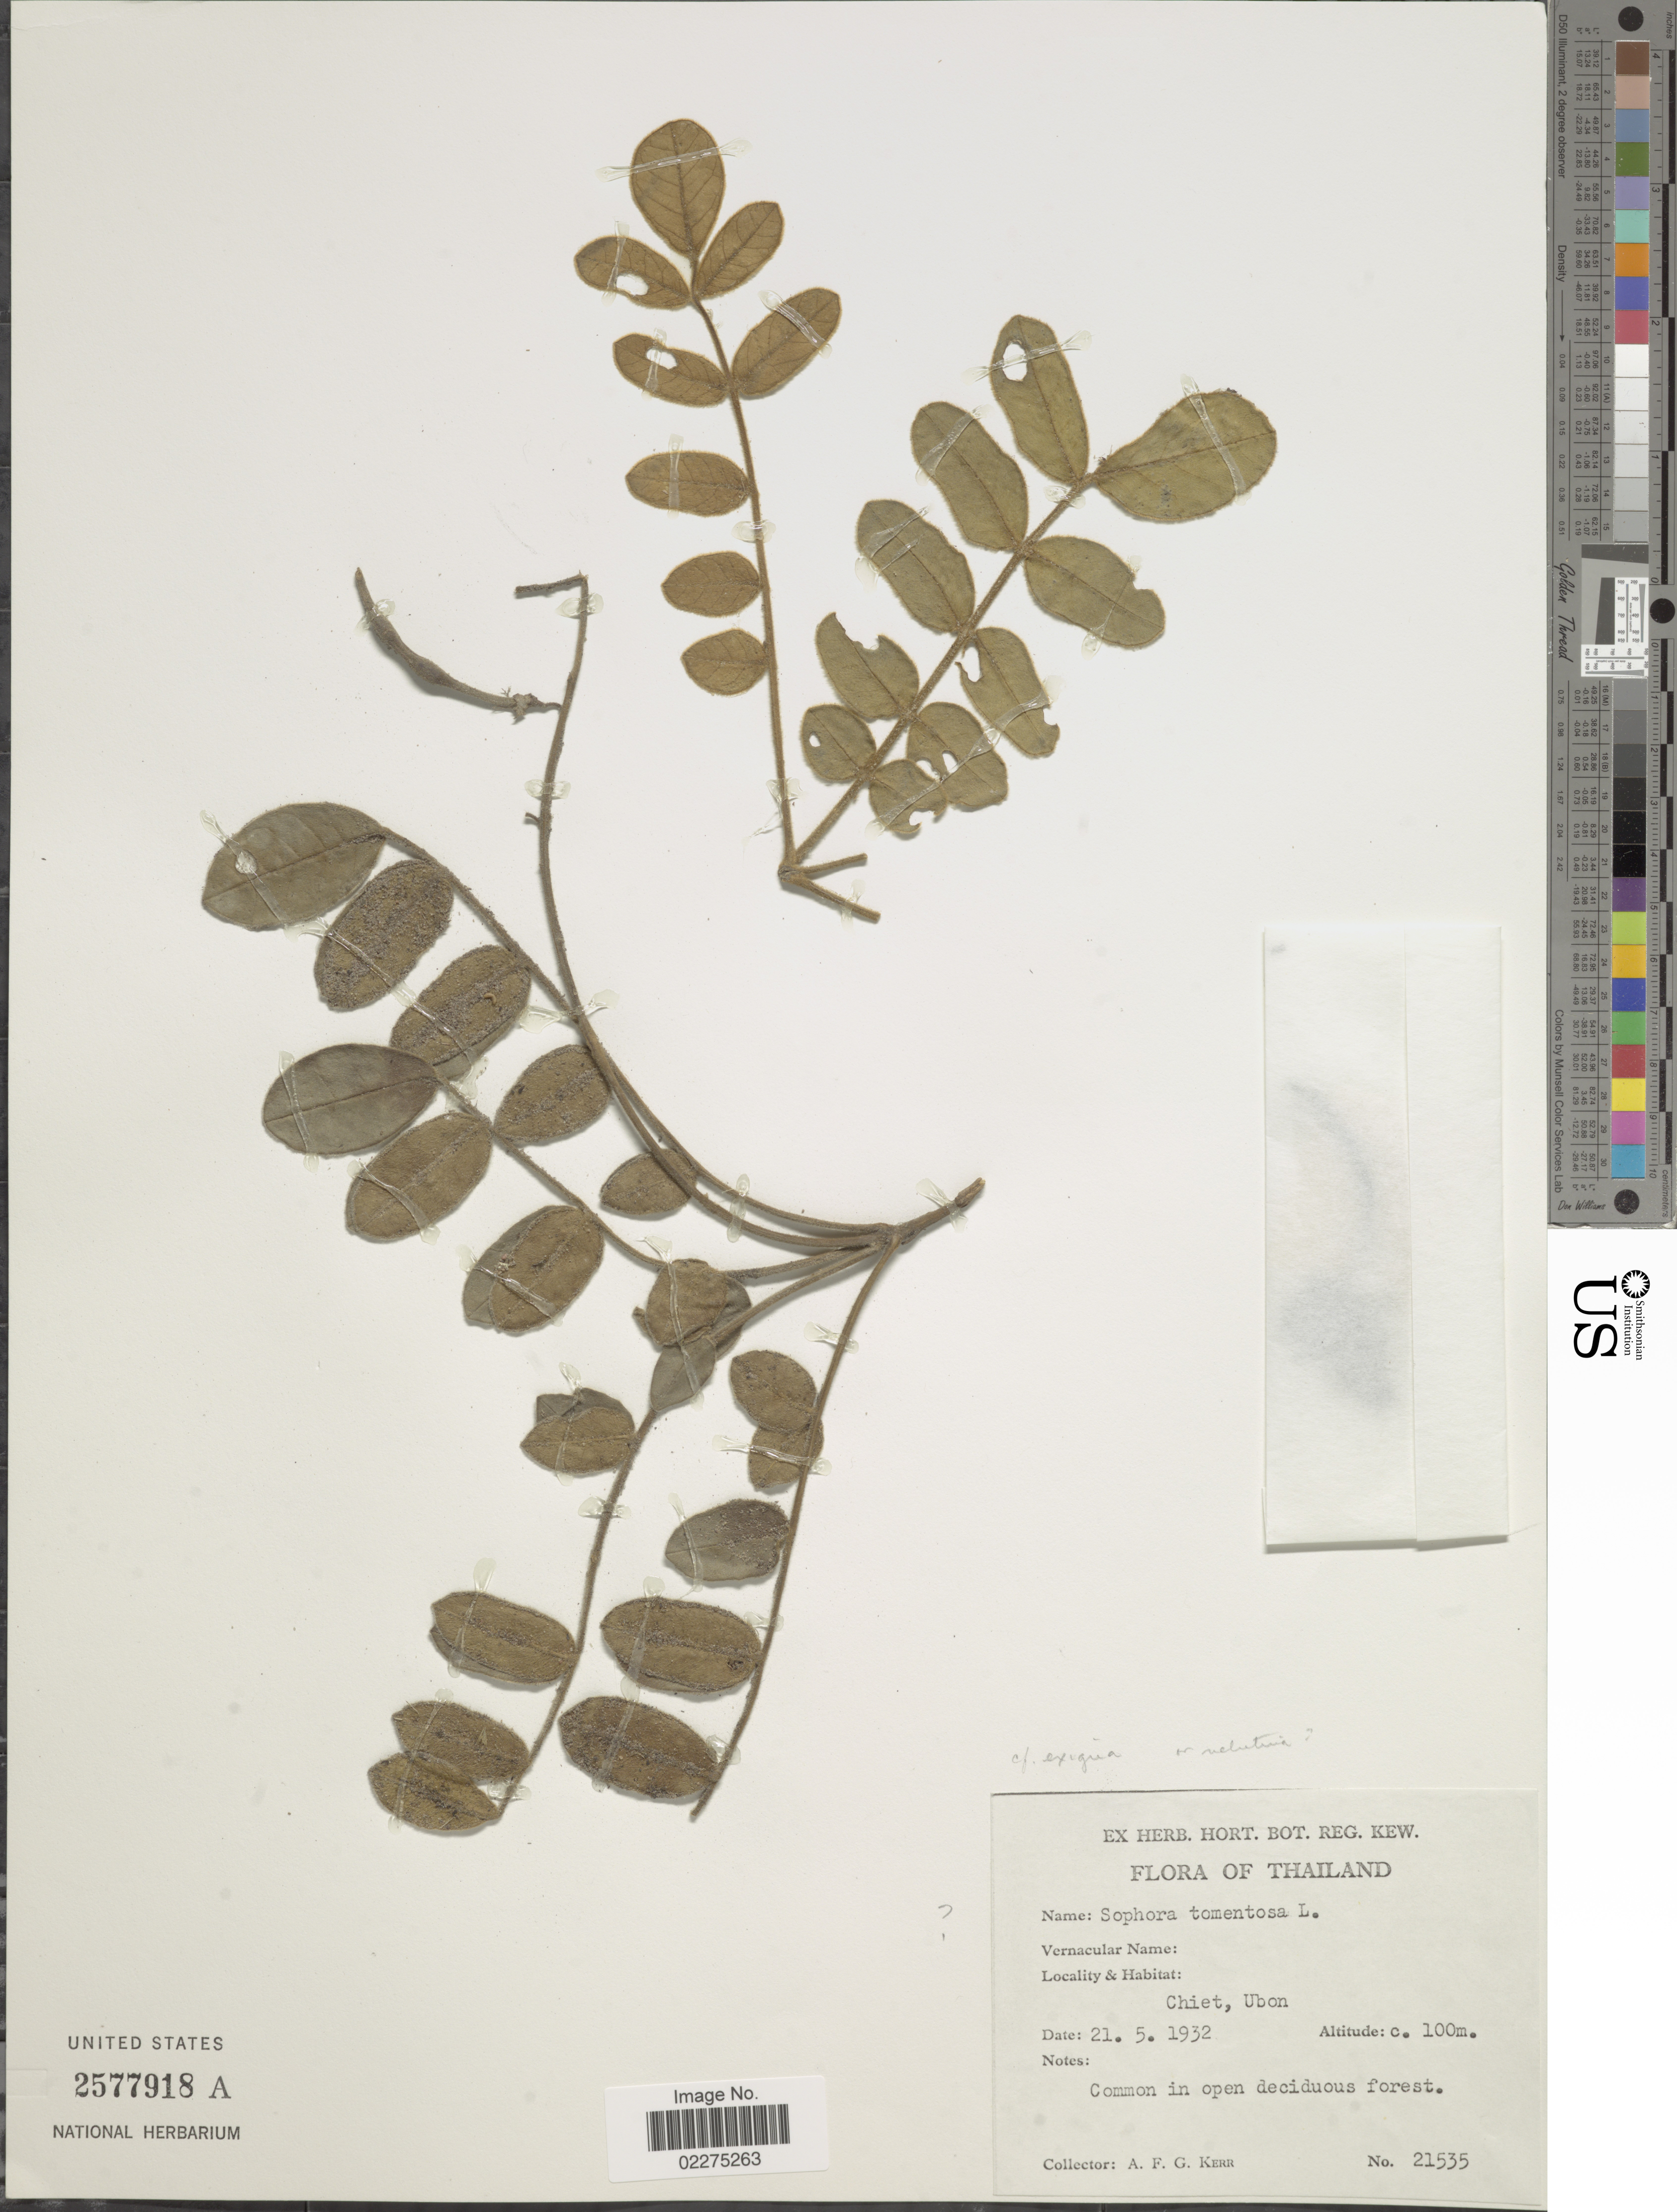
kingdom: Plantae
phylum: Tracheophyta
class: Magnoliopsida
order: Fabales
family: Fabaceae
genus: Sophora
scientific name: Sophora exigua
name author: Craib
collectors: A. F. G. Kerr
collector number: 21535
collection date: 1932-05-21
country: Thailand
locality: Chiet, Ubon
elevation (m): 100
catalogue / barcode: US 2577918A